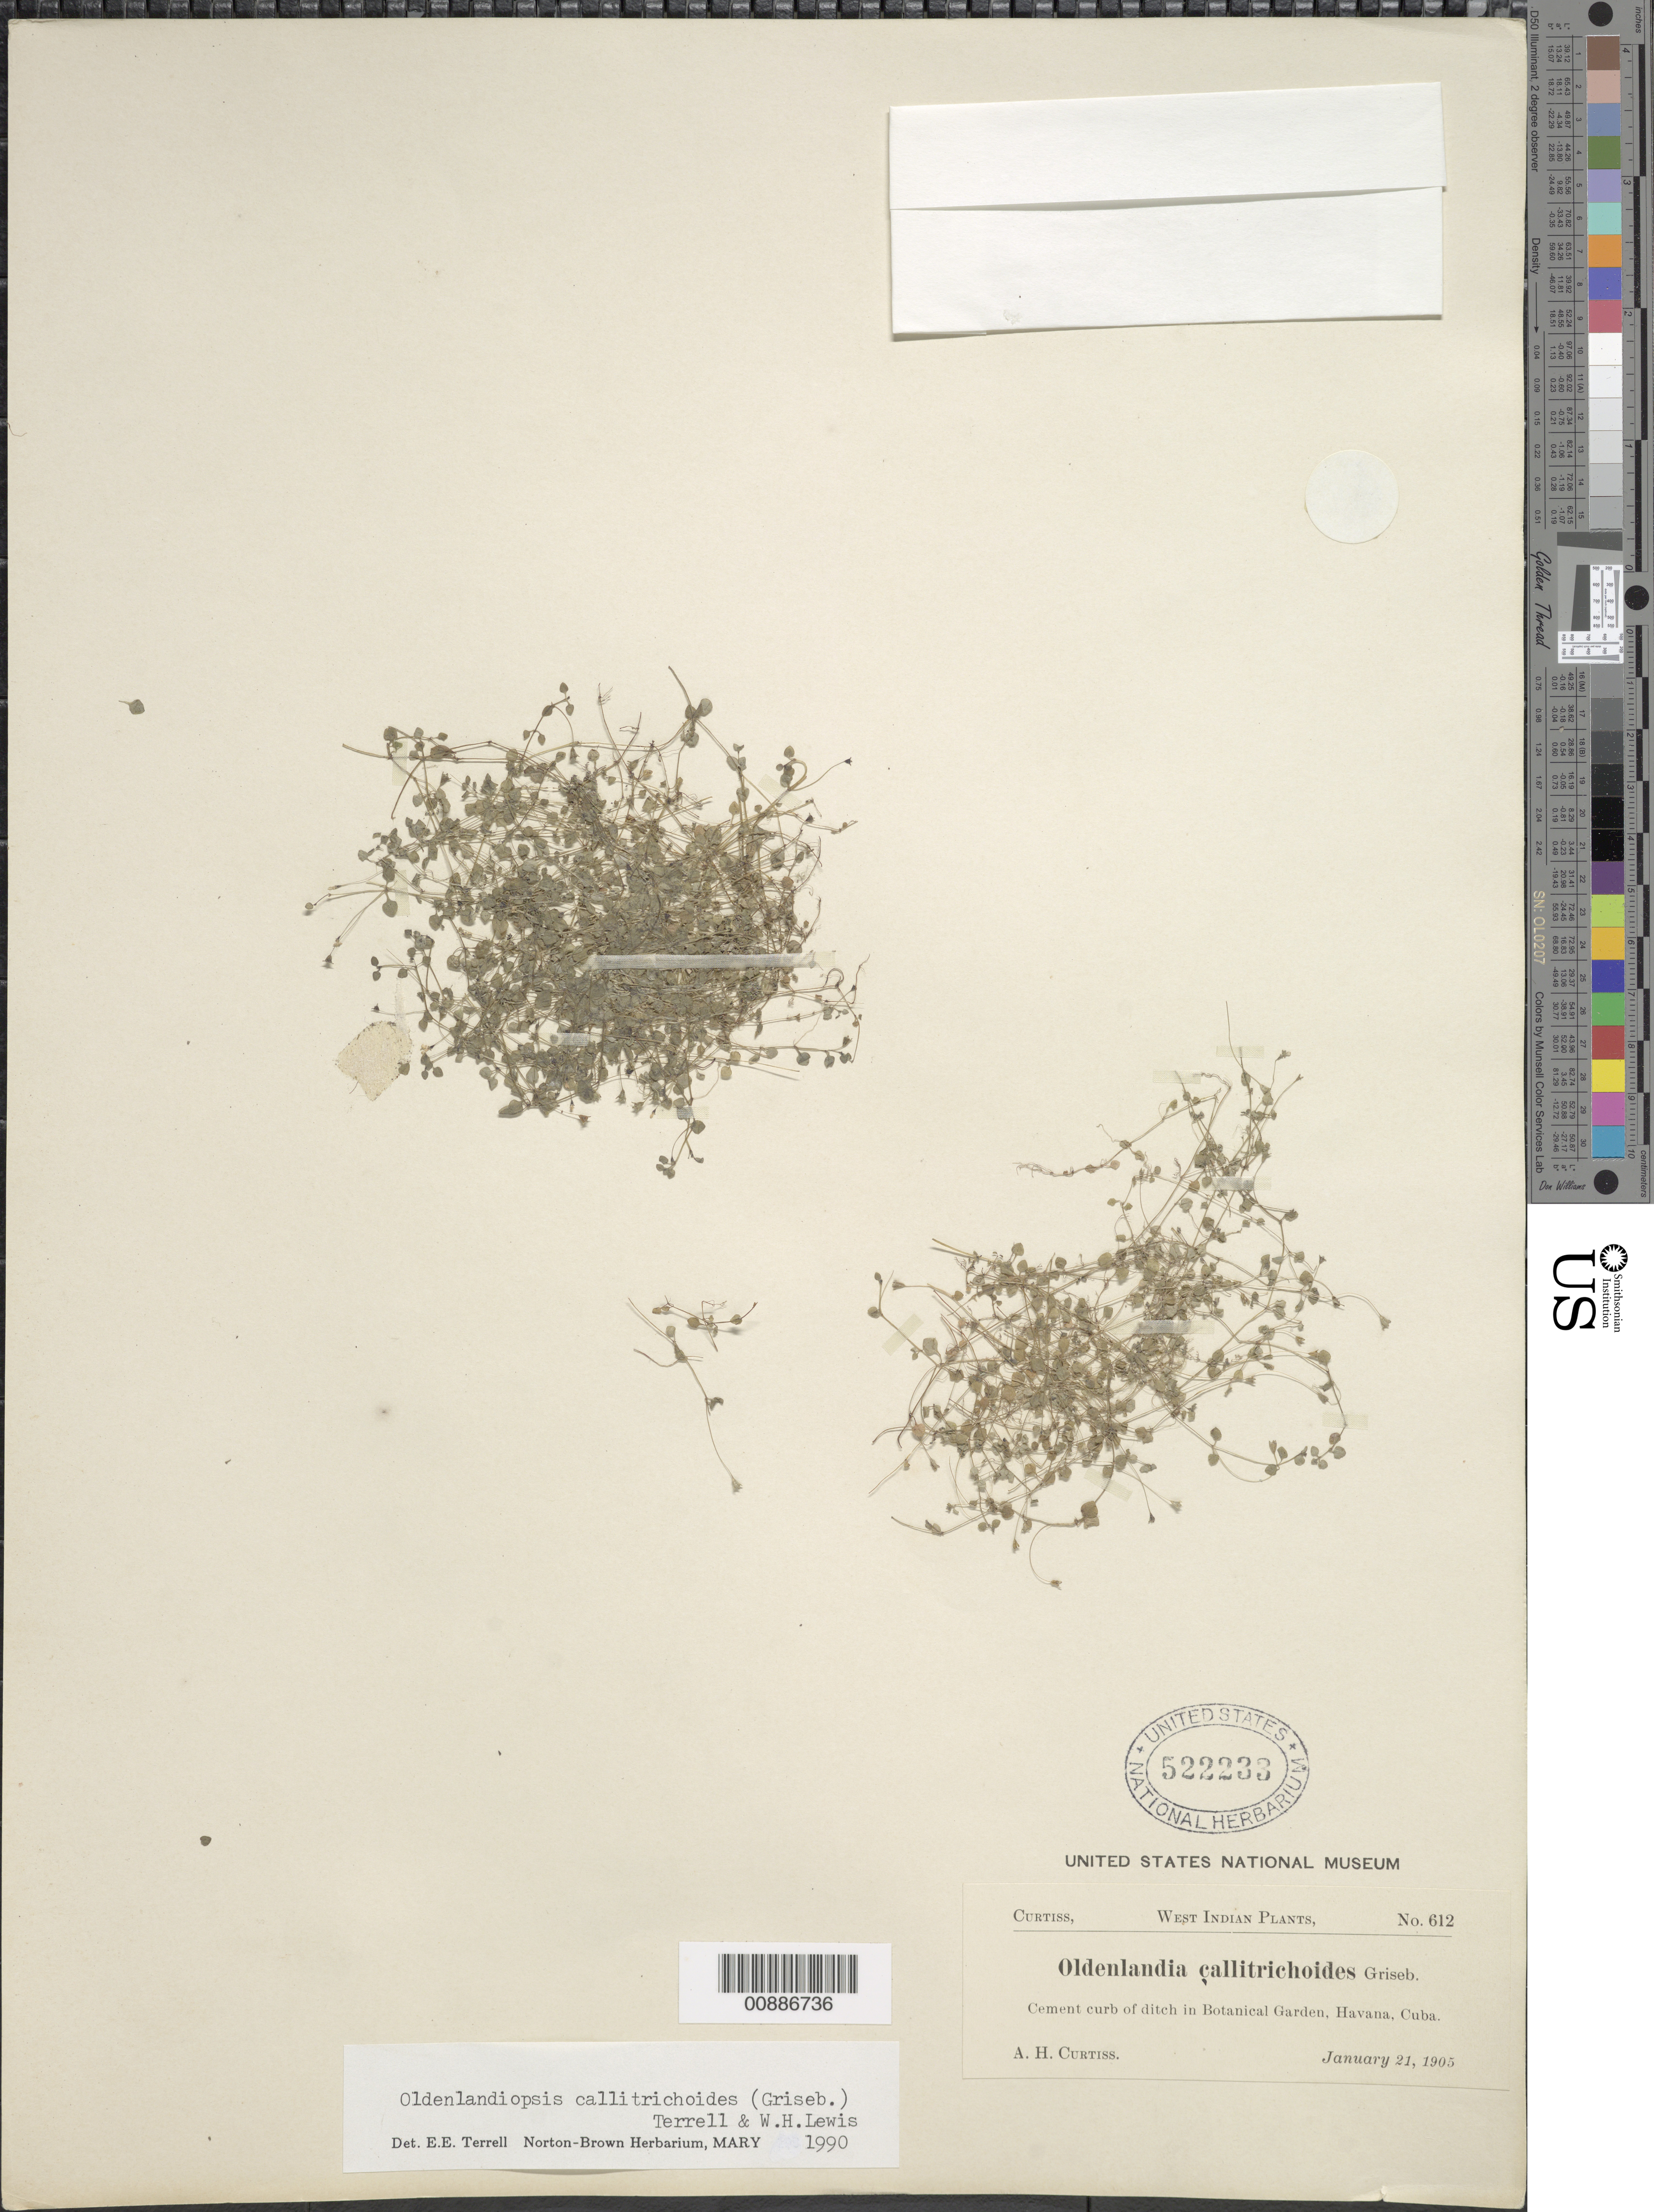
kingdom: Plantae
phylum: Tracheophyta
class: Magnoliopsida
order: Gentianales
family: Rubiaceae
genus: Oldenlandiopsis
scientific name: Oldenlandiopsis callitrichoides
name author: (Griseb.) Terrell & W.H. Lewis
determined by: Terrell, E. E.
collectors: A. H. Curtiss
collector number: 612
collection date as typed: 21 Jan 1905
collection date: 1905-01-21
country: Cuba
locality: Botanical Garden, Havana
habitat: Cement curb of ditch in garden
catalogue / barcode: US 522233